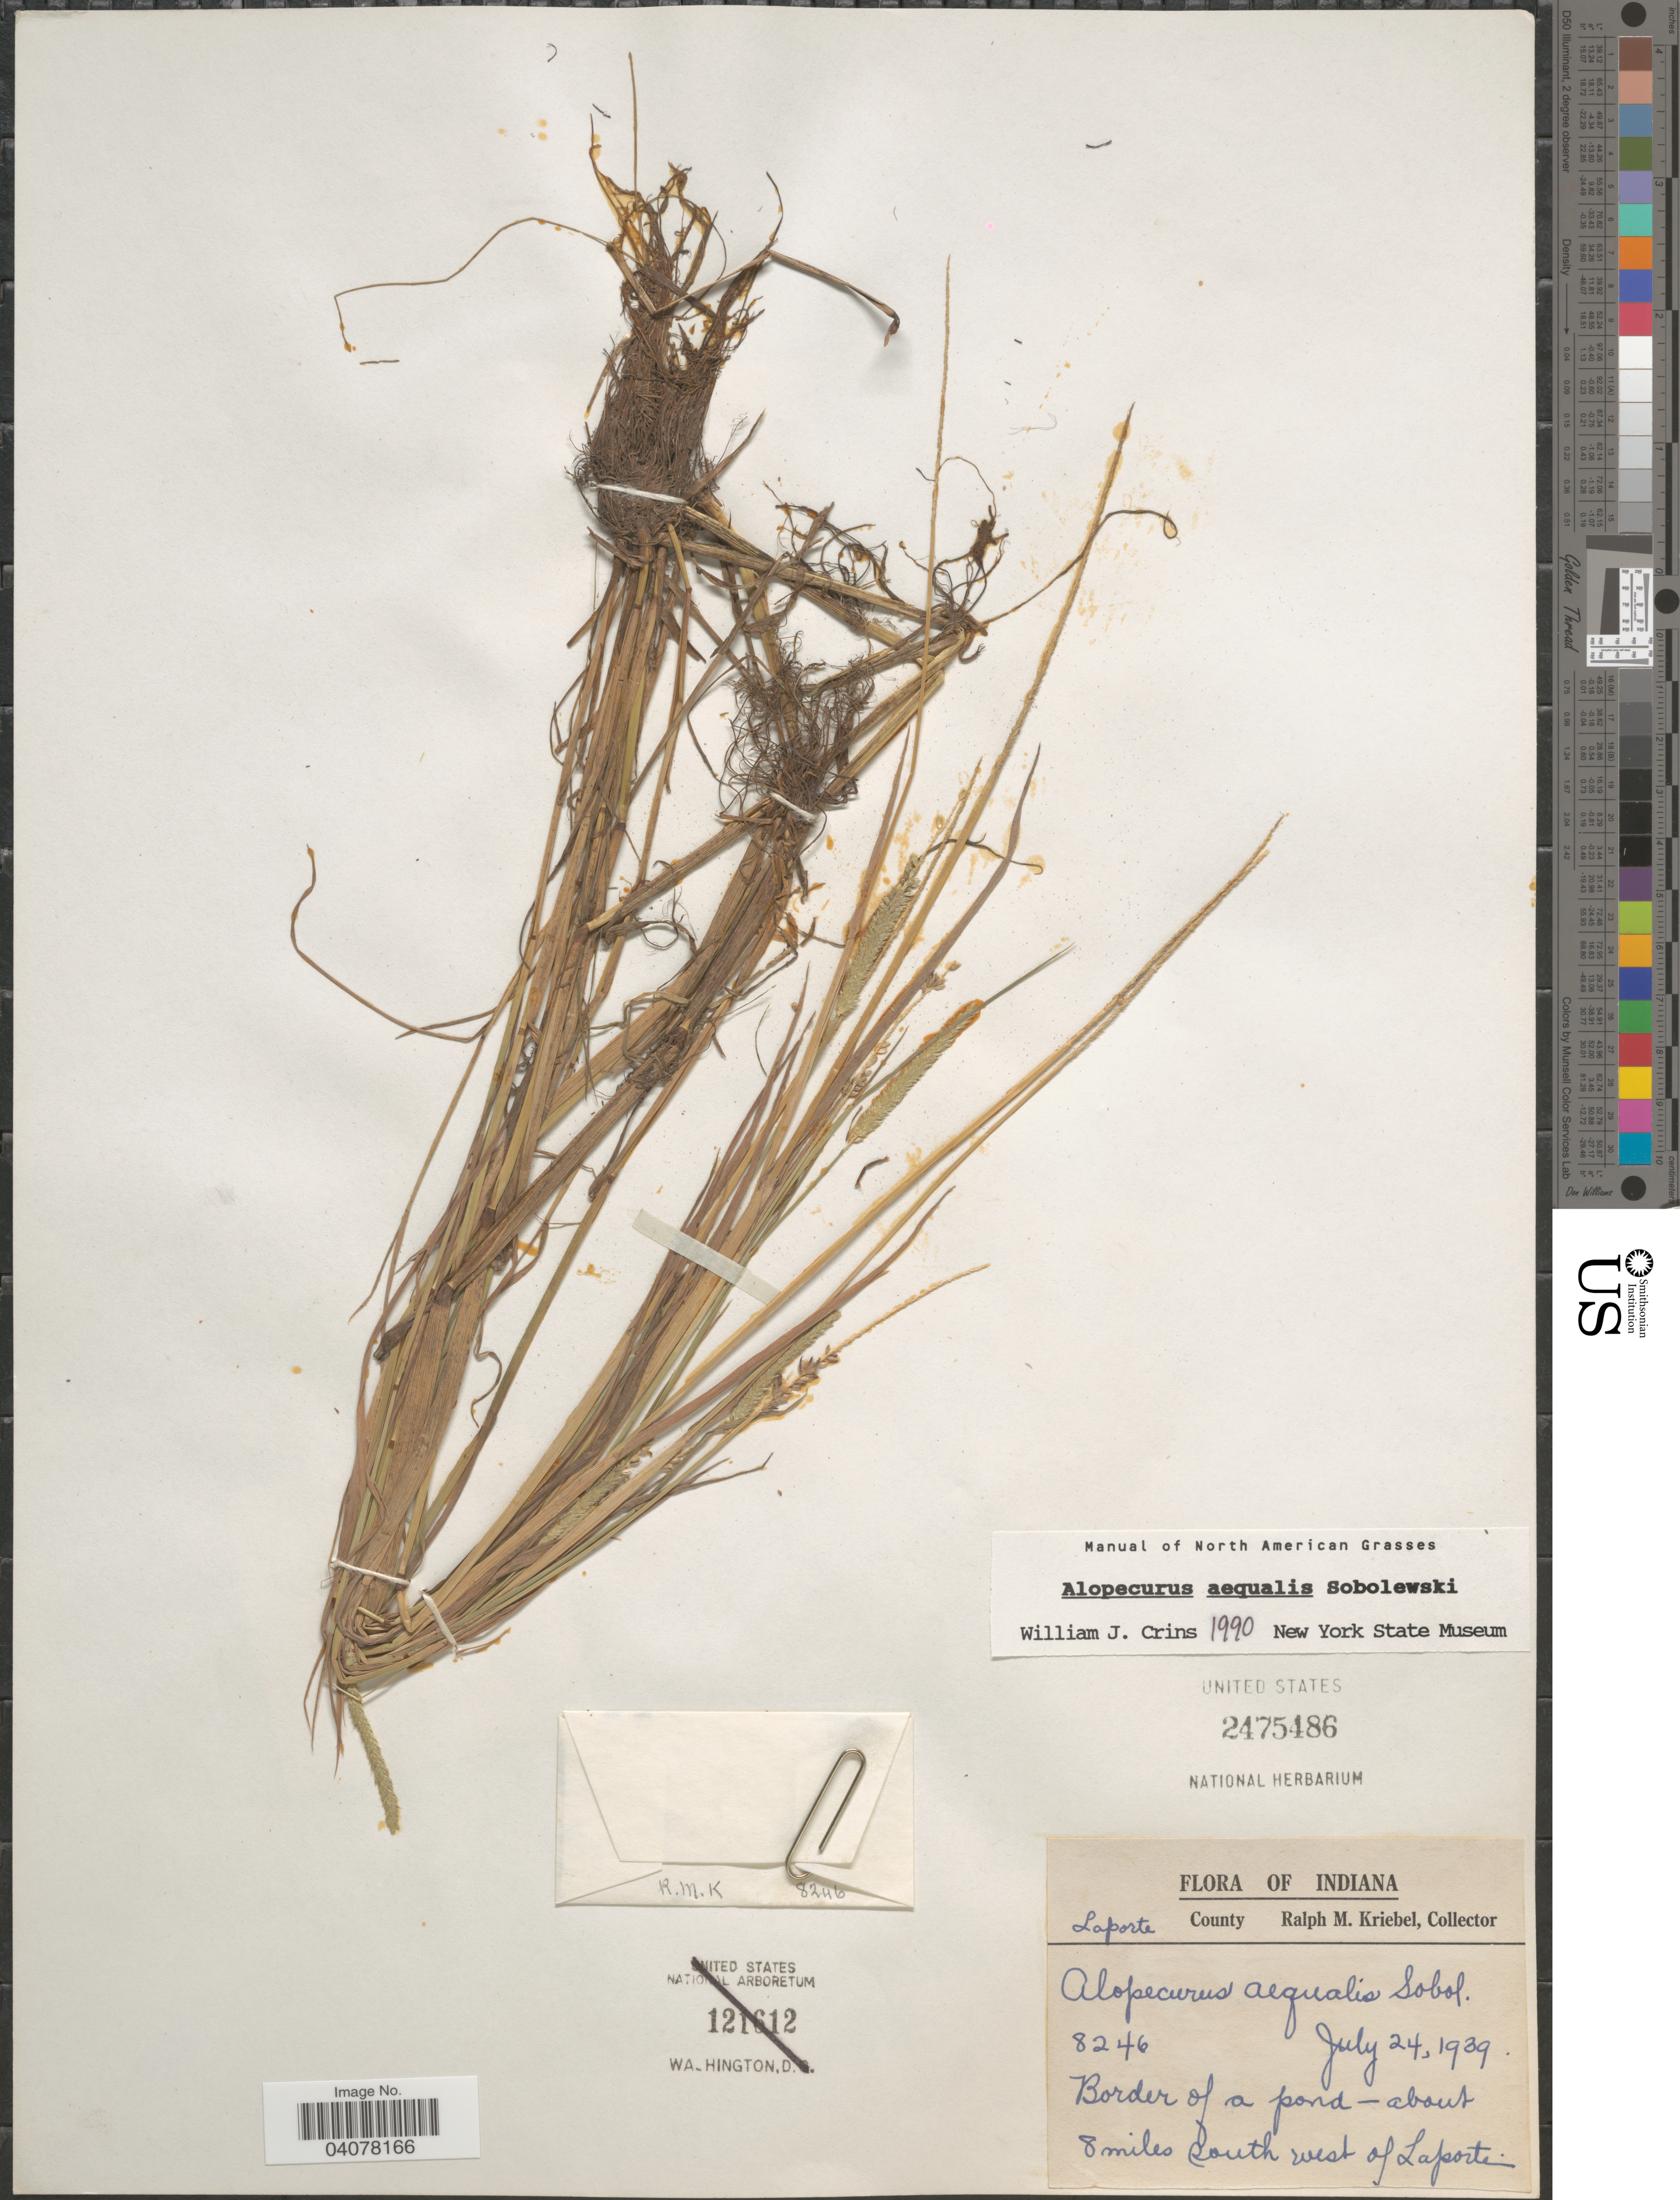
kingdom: Plantae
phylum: Tracheophyta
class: Liliopsida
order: Poales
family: Poaceae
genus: Alopecurus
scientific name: Alopecurus aequalis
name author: Sobol.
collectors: R. M. Kriebel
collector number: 8246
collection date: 1939-07-24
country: United States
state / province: Indiana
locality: Laporte County. Border of a pond-about 8 miles south west of Laporte.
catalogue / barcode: US 2475486